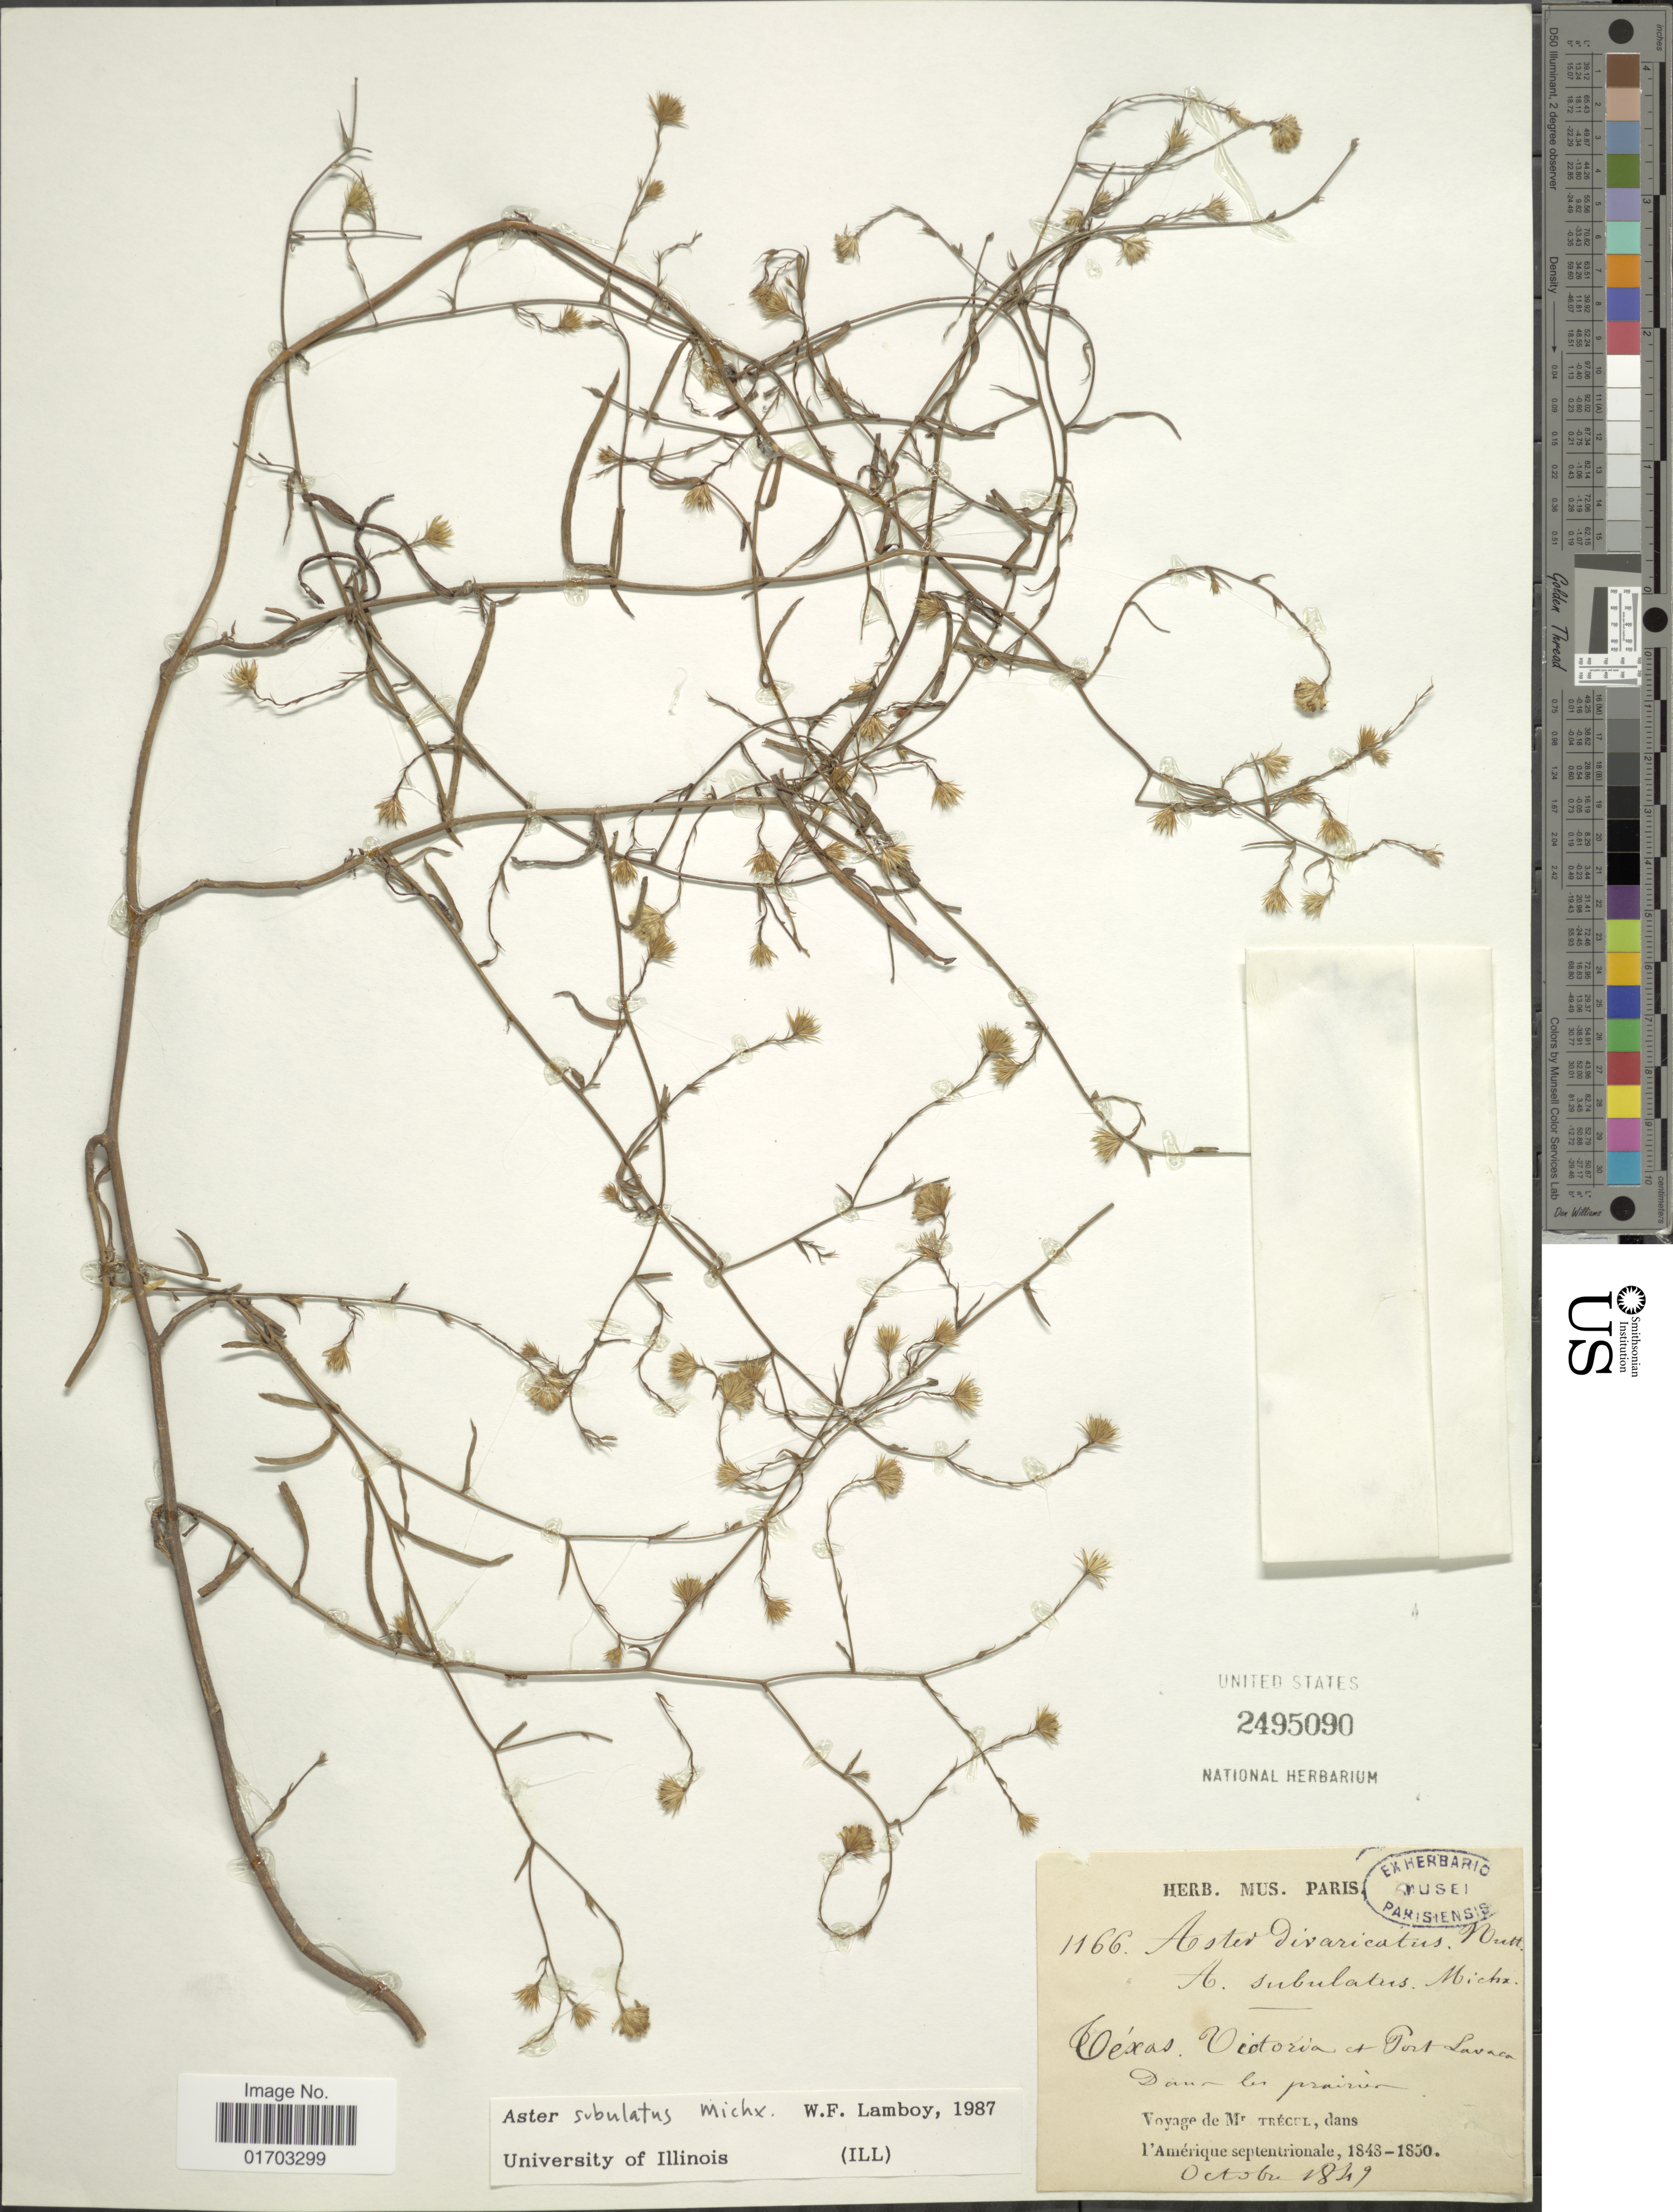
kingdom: Plantae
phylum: Tracheophyta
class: Magnoliopsida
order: Asterales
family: Asteraceae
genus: Symphyotrichum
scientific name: Symphyotrichum bahamense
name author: (Britton) G.L. Nesom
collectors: A. Trécul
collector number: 1166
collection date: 1849-10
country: United States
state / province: Texas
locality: Victoria + Fort Lavaca, dans les prairies.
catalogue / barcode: US 2495090